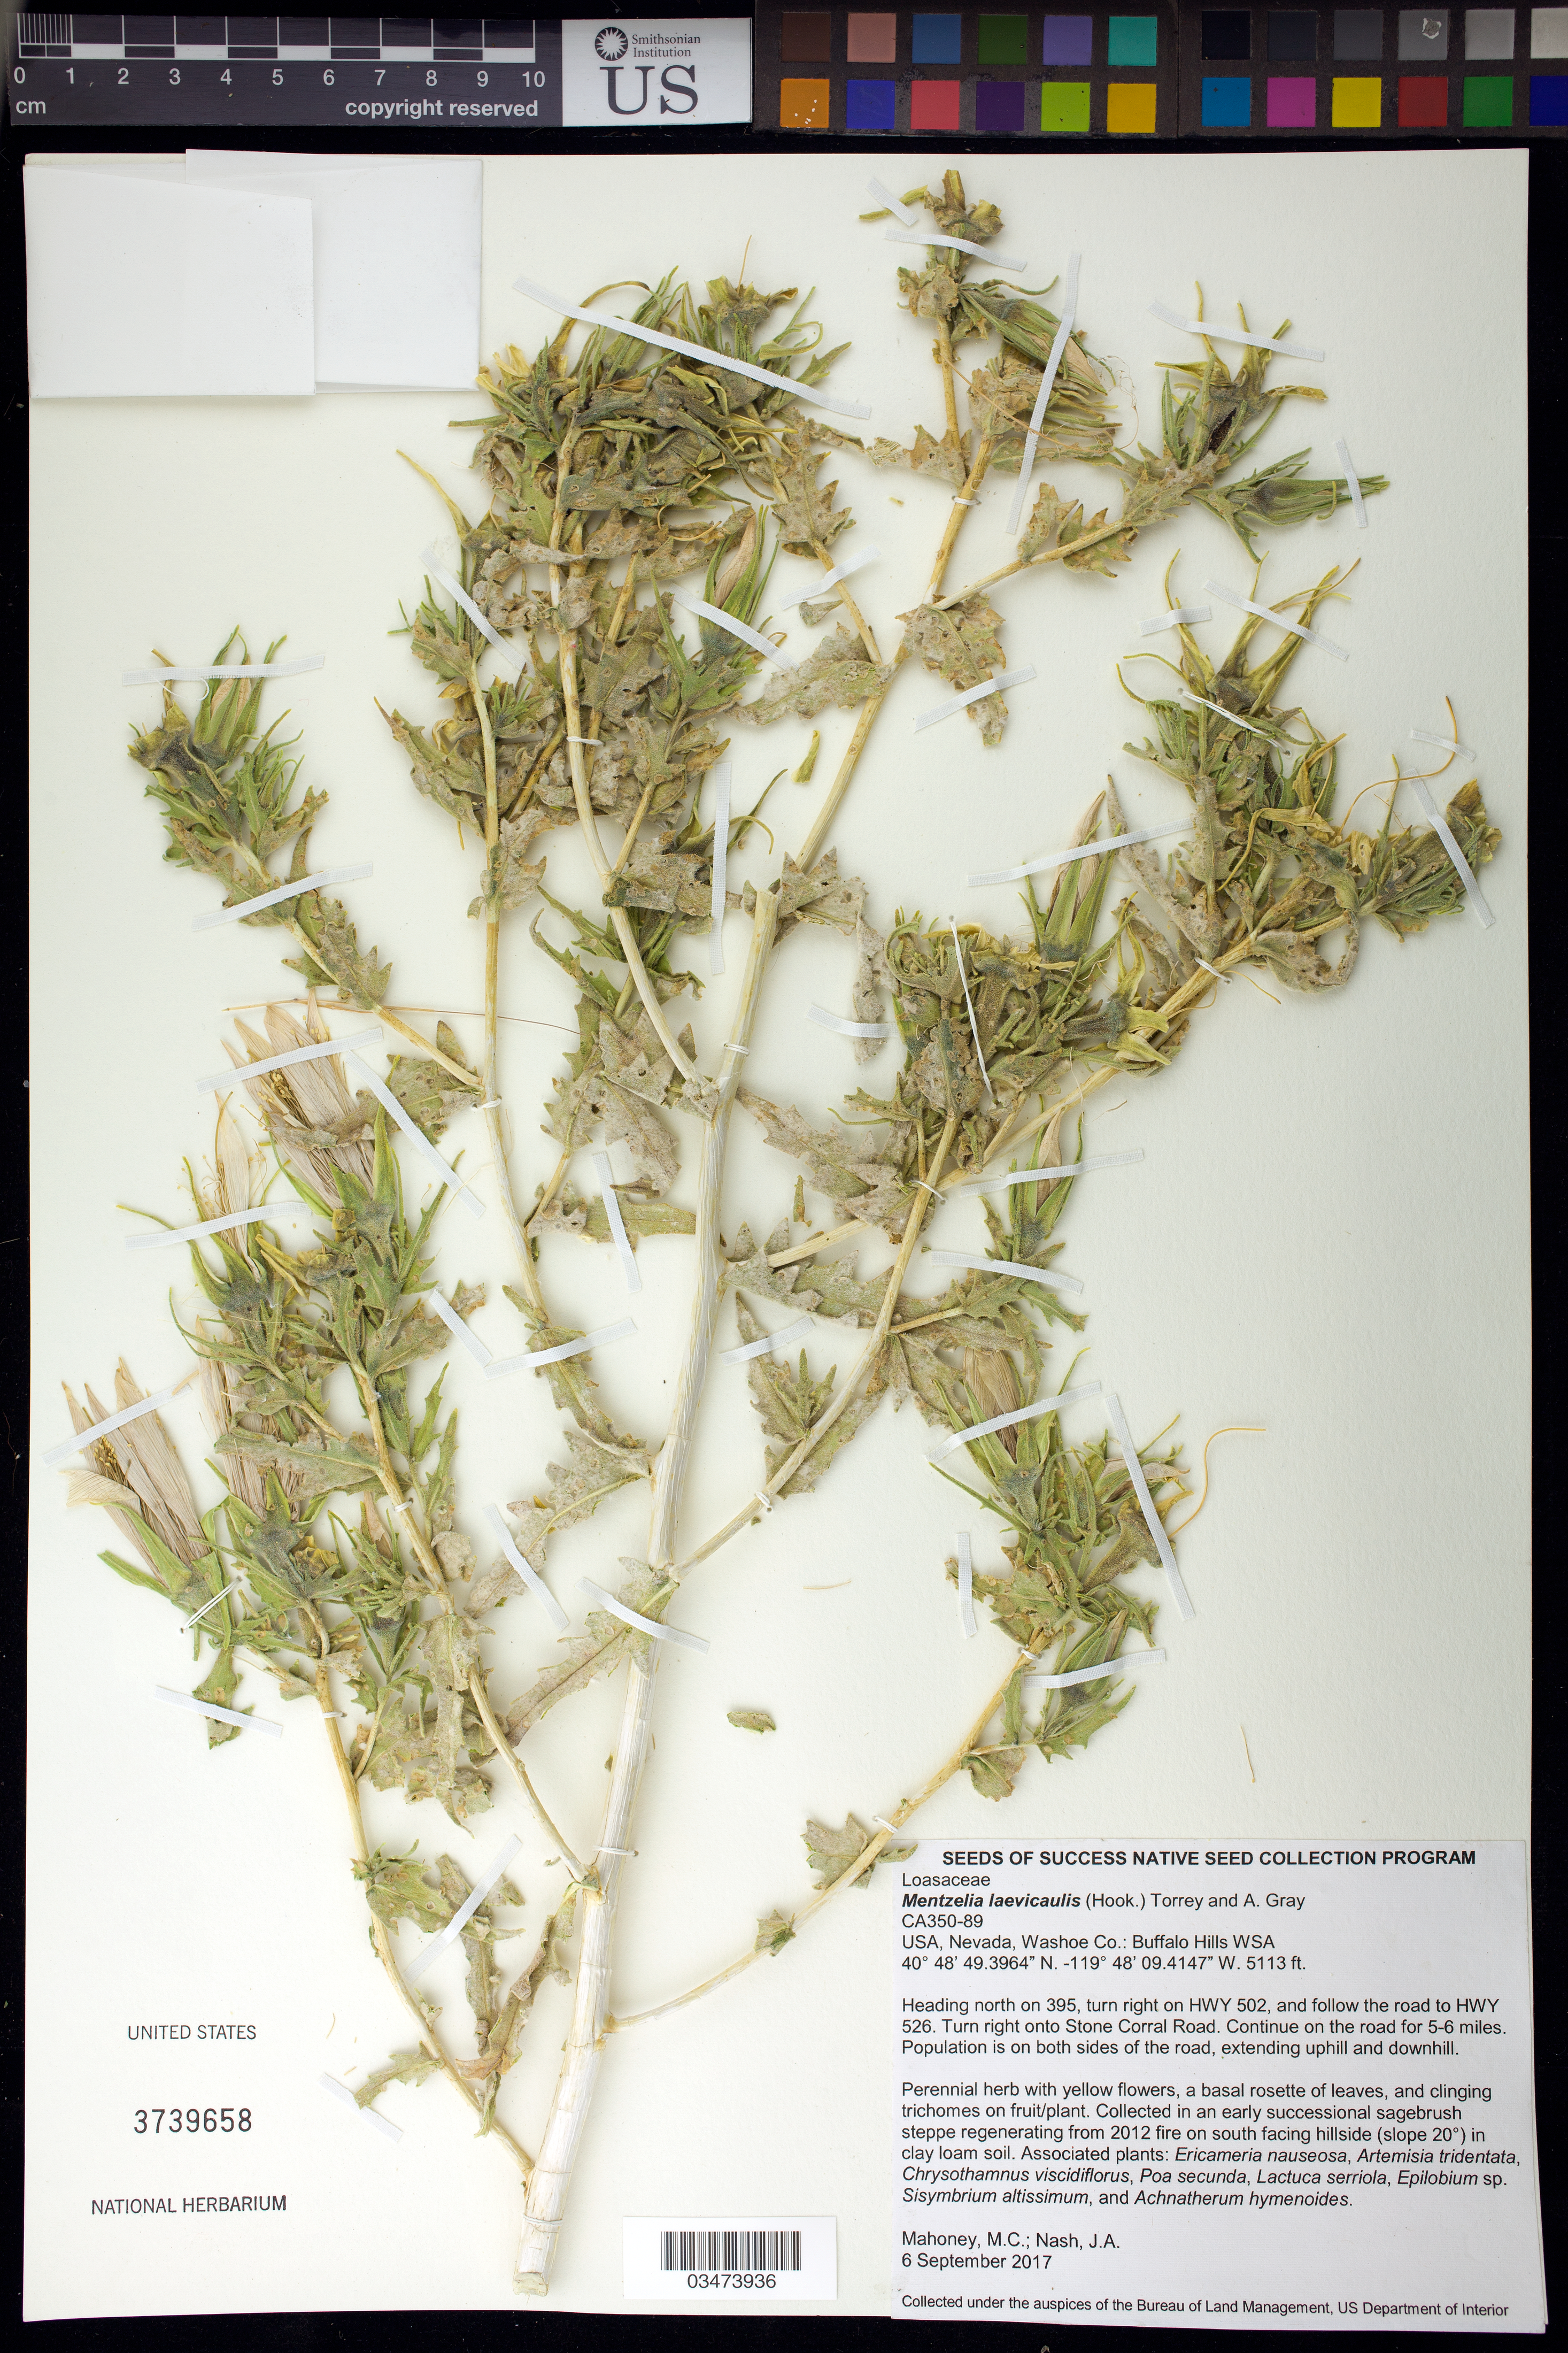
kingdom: Plantae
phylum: Tracheophyta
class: Magnoliopsida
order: Cornales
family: Loasaceae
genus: Mentzelia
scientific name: Mentzelia laevicaulis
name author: (Douglas ex Hook.) Torr. & A. Gray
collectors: M. Mahoney & J. Nash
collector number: CA350-89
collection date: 2017-09-06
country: United States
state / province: Nevada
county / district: Washoe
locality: Buffalo Hills WSA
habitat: Early successional sagebrush step (regenerating from fire in 2012)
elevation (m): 1558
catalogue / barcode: US 3739658